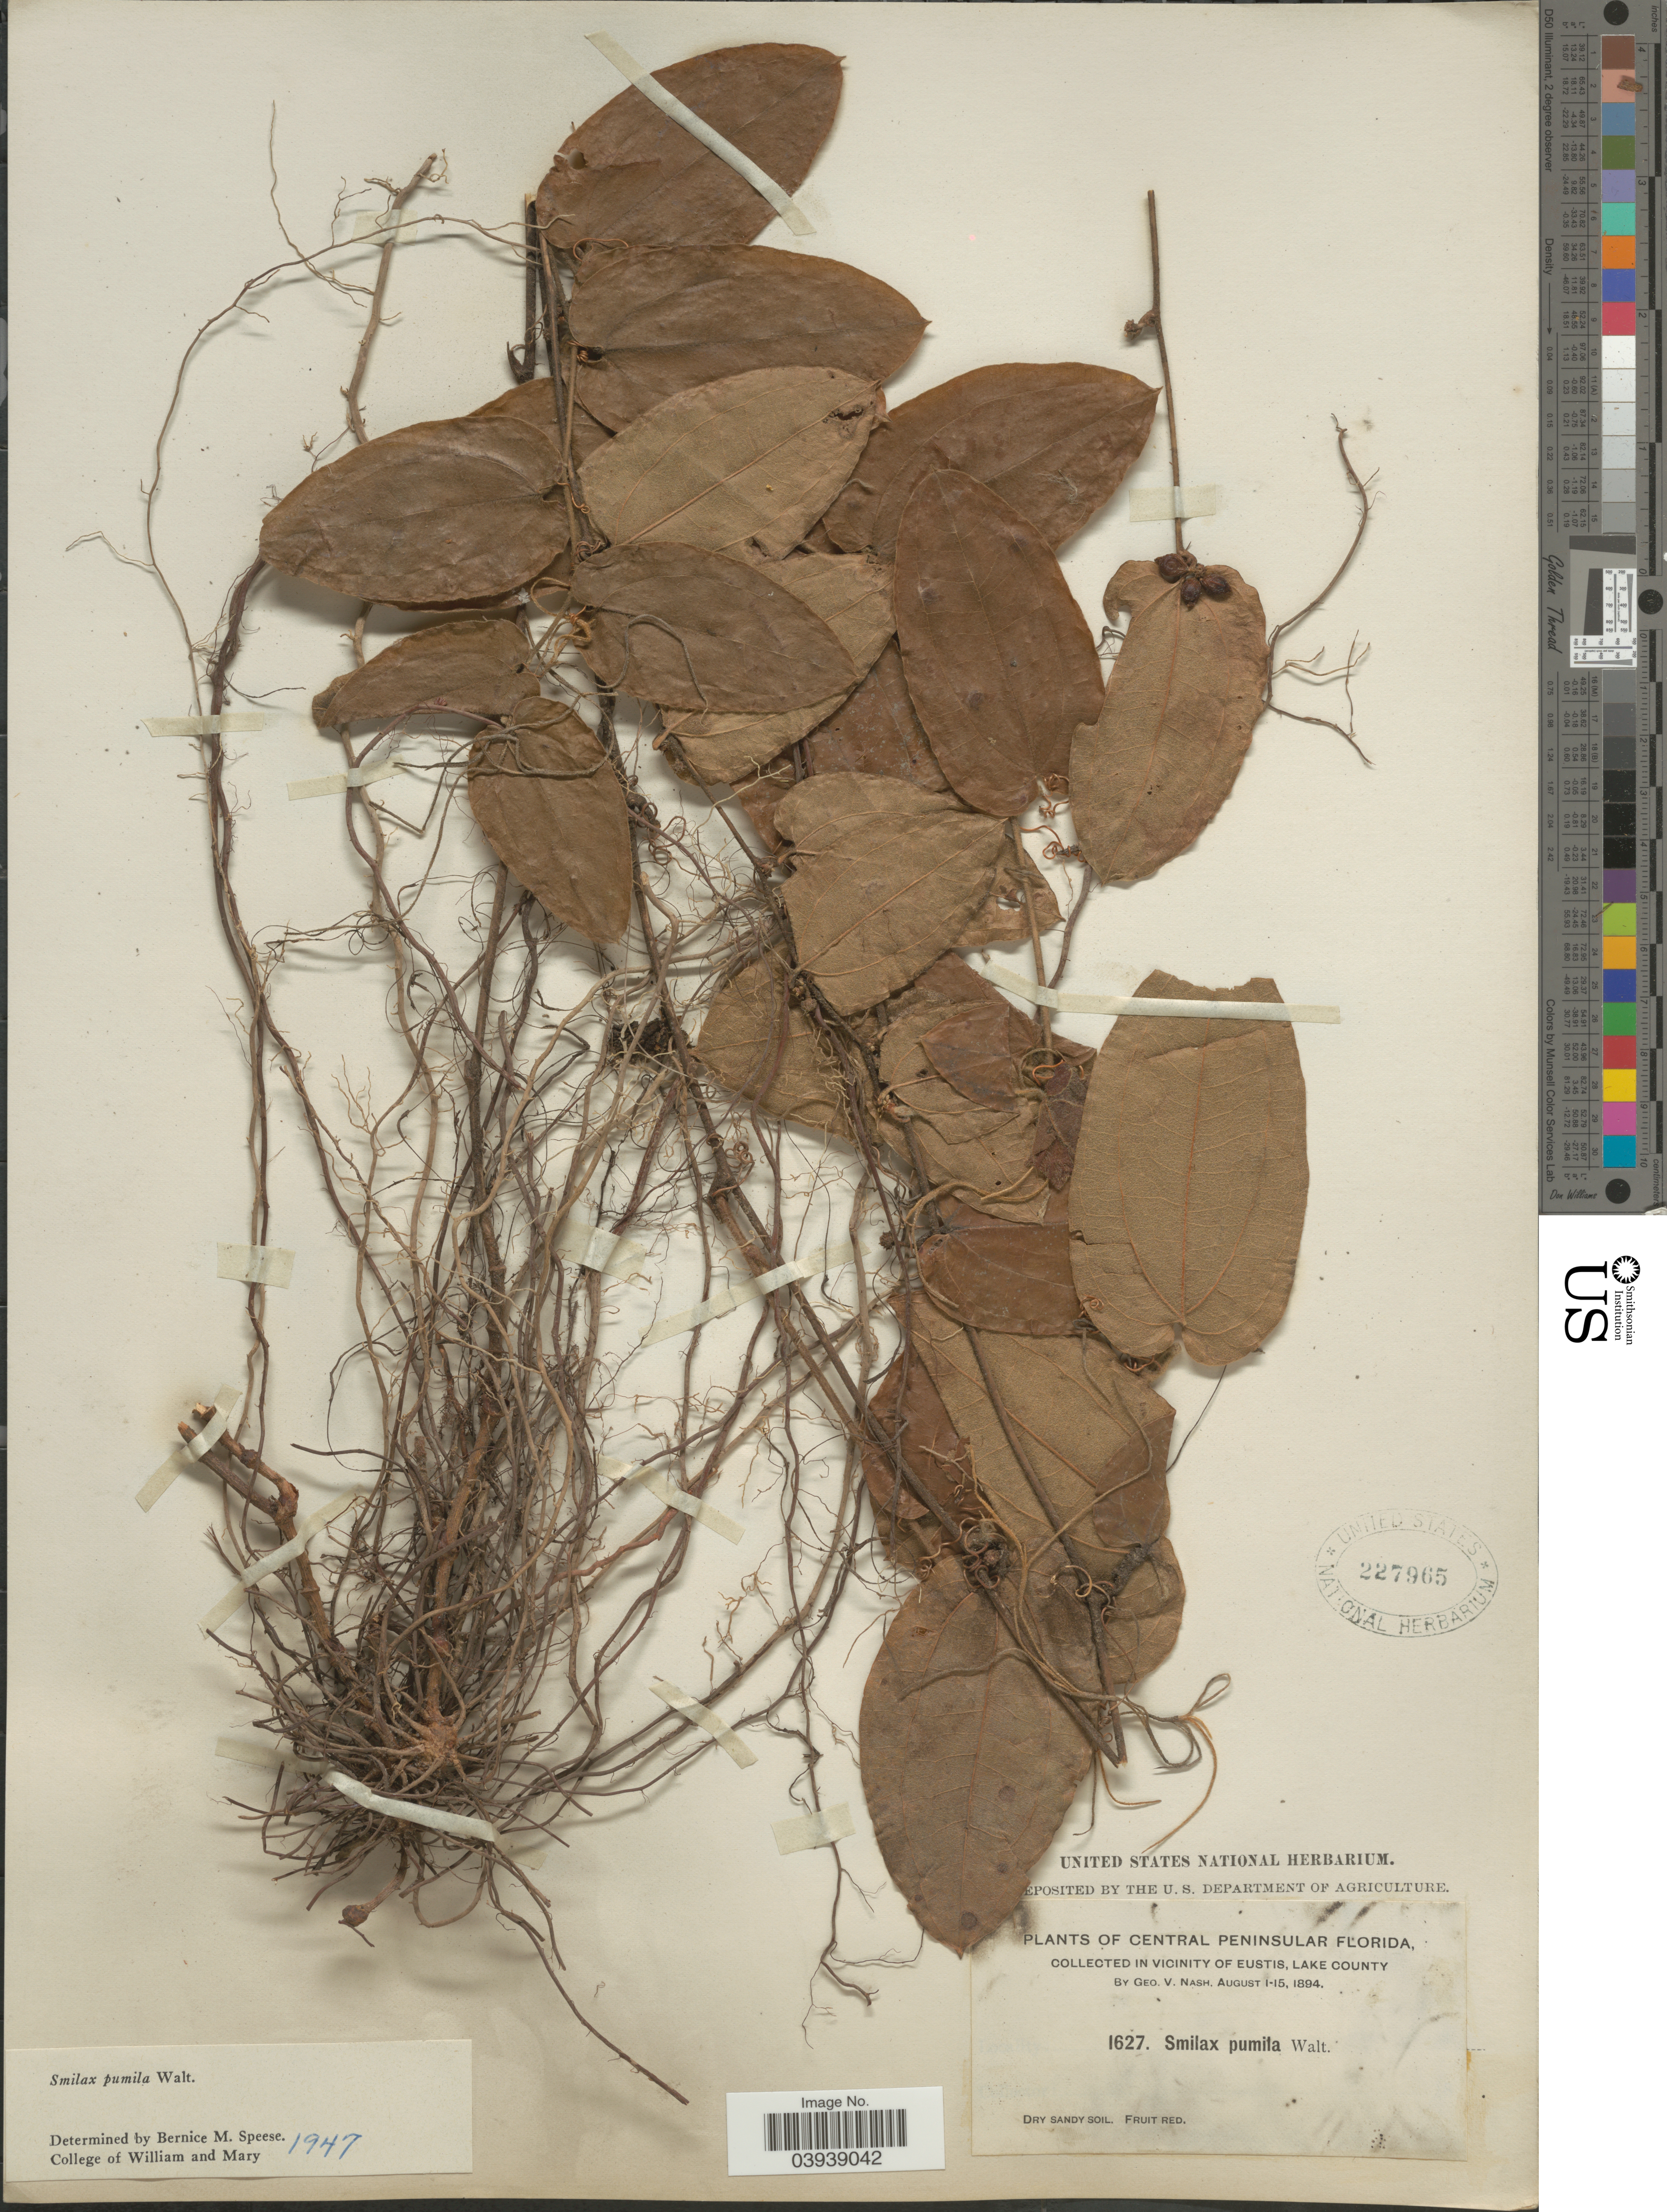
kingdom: Plantae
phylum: Tracheophyta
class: Liliopsida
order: Liliales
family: Smilacaceae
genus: Smilax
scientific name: Smilax pumila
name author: Walter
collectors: G. V. Nash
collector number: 1627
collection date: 1894-08-01/1894-08-15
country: United States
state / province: Florida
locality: Central Peninsular Florida. In vicinity of Eustis, Lake County.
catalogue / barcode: US 227965